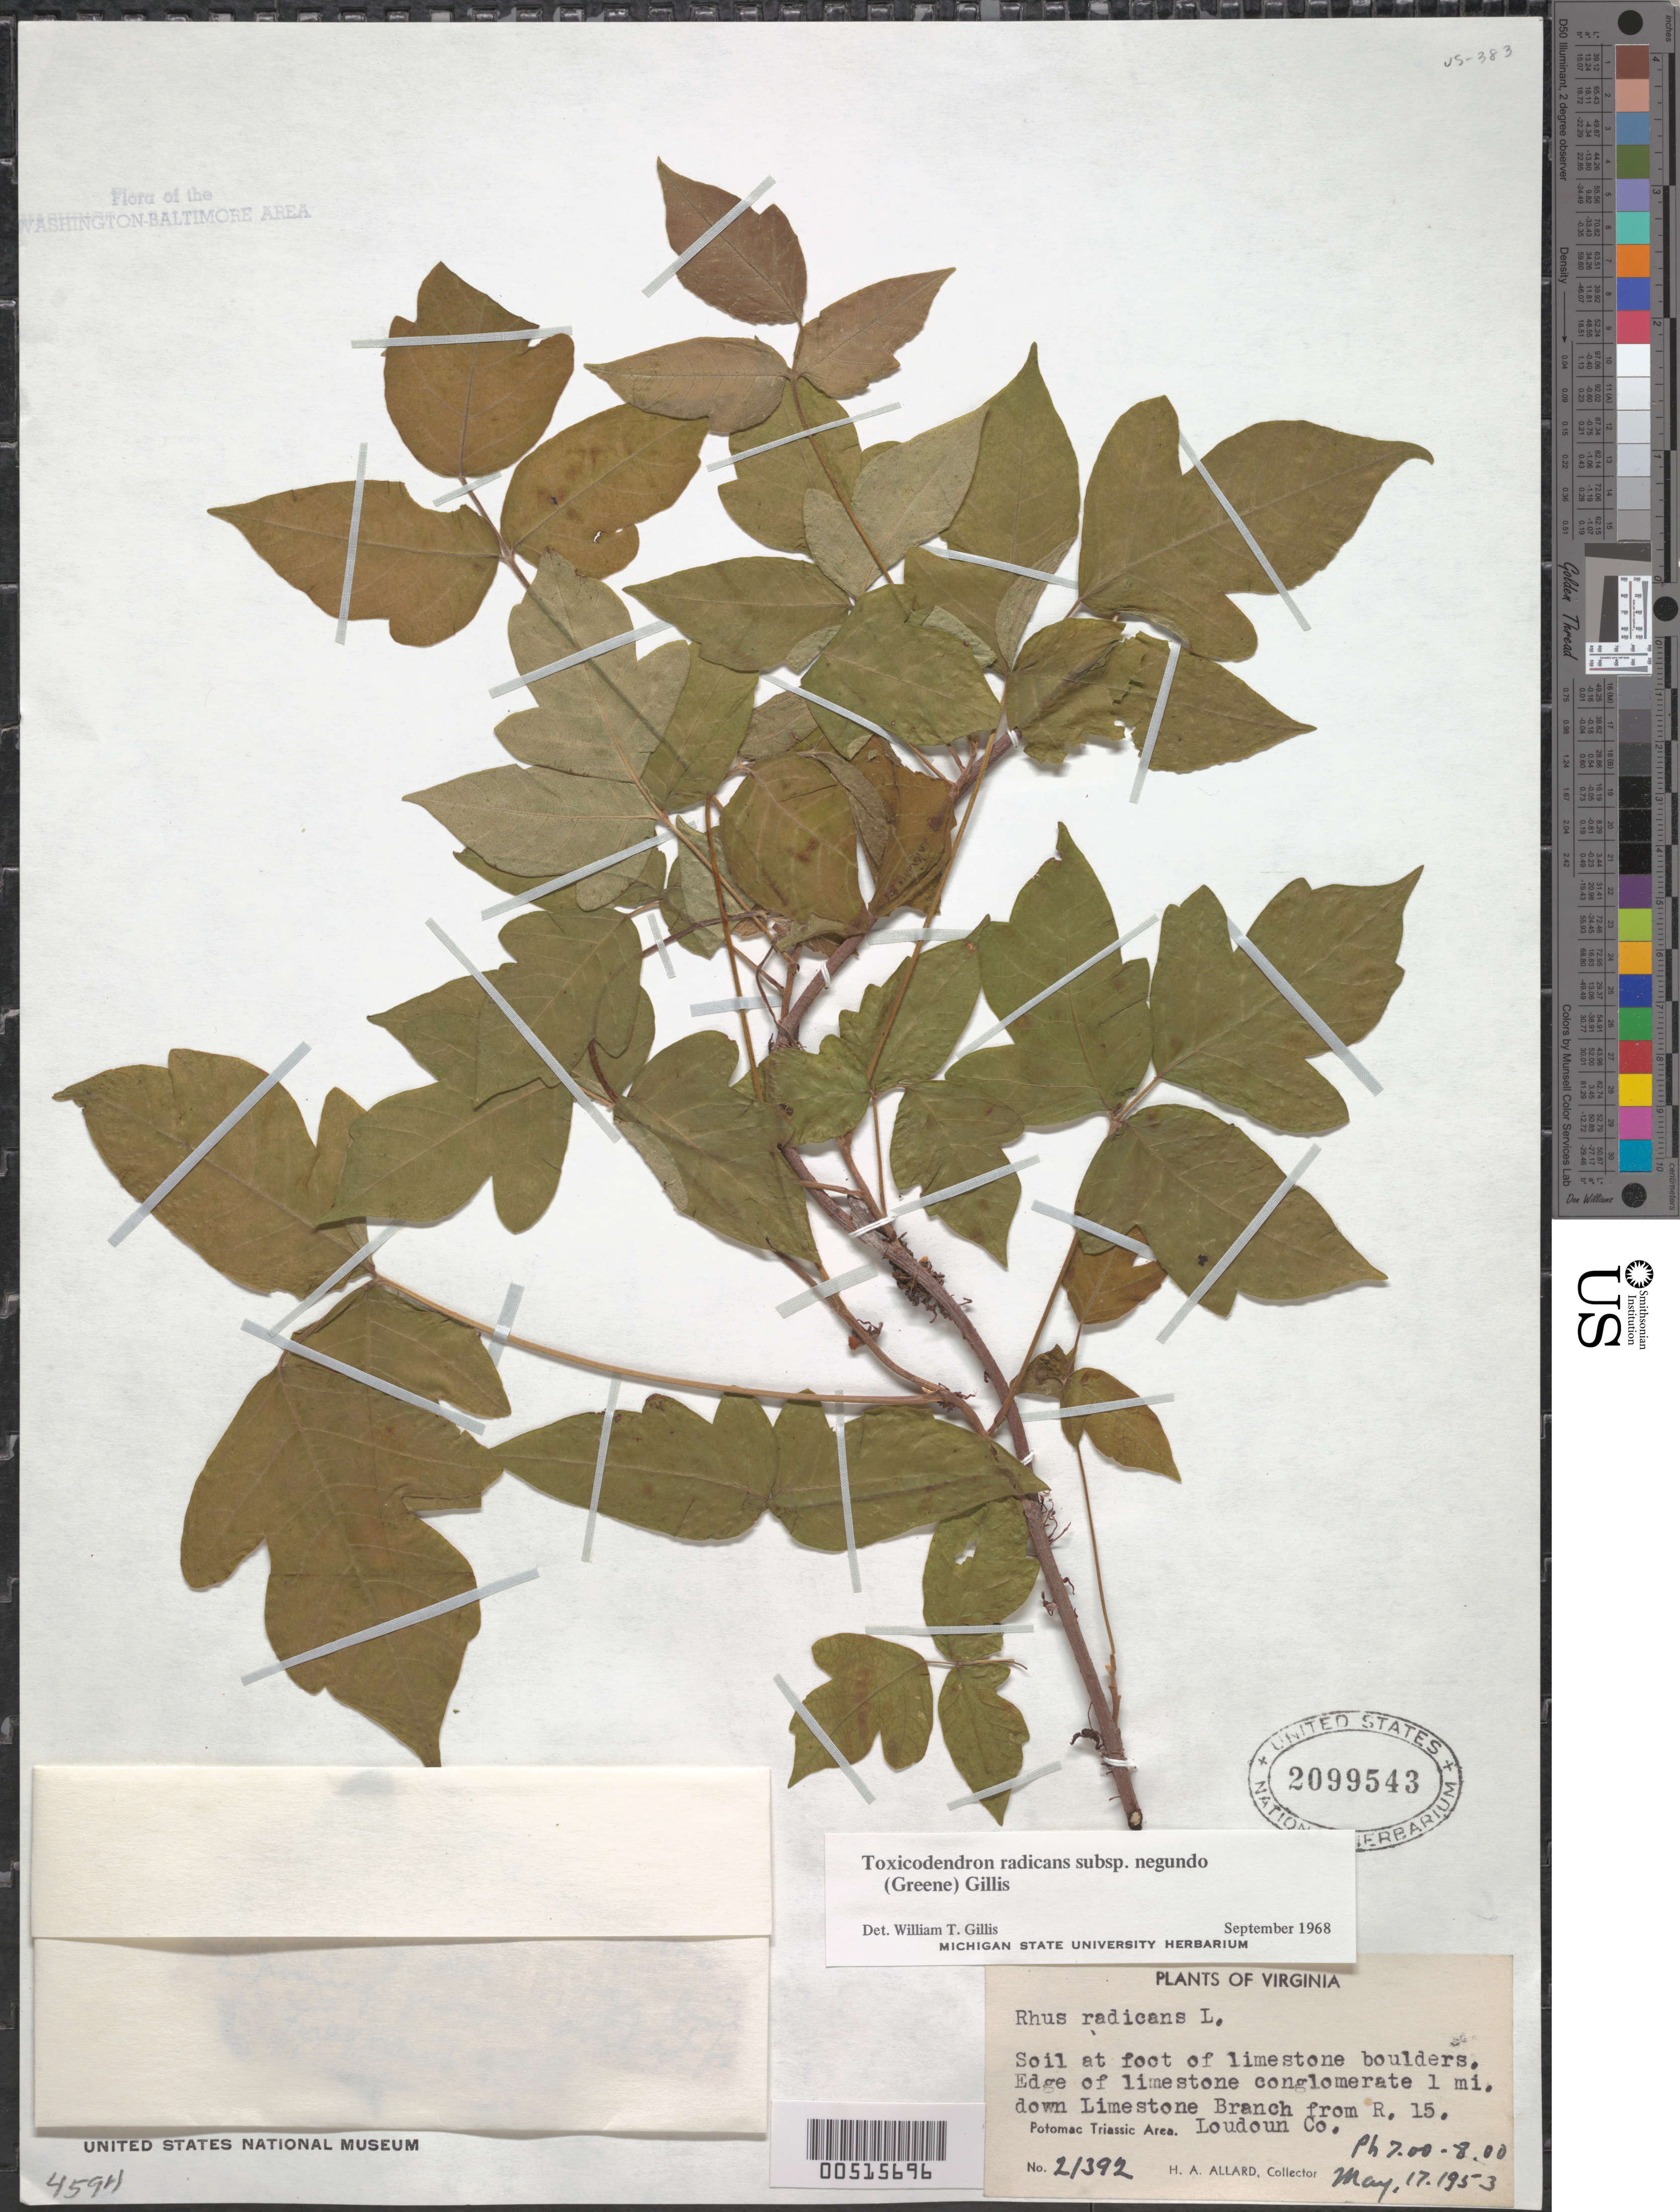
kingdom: Plantae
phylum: Tracheophyta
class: Magnoliopsida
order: Sapindales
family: Anacardiaceae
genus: Toxicodendron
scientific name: Toxicodendron radicans subsp. negundo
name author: (Greene) Gillis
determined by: Gillis, W. T.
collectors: H. A. Allard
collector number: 21392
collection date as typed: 17 May 1953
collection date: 1953-05-17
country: United States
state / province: Virginia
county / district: Loudoun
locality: Potomac Triassic Area, down Limestone Branch from Rt. 15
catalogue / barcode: US 2099543